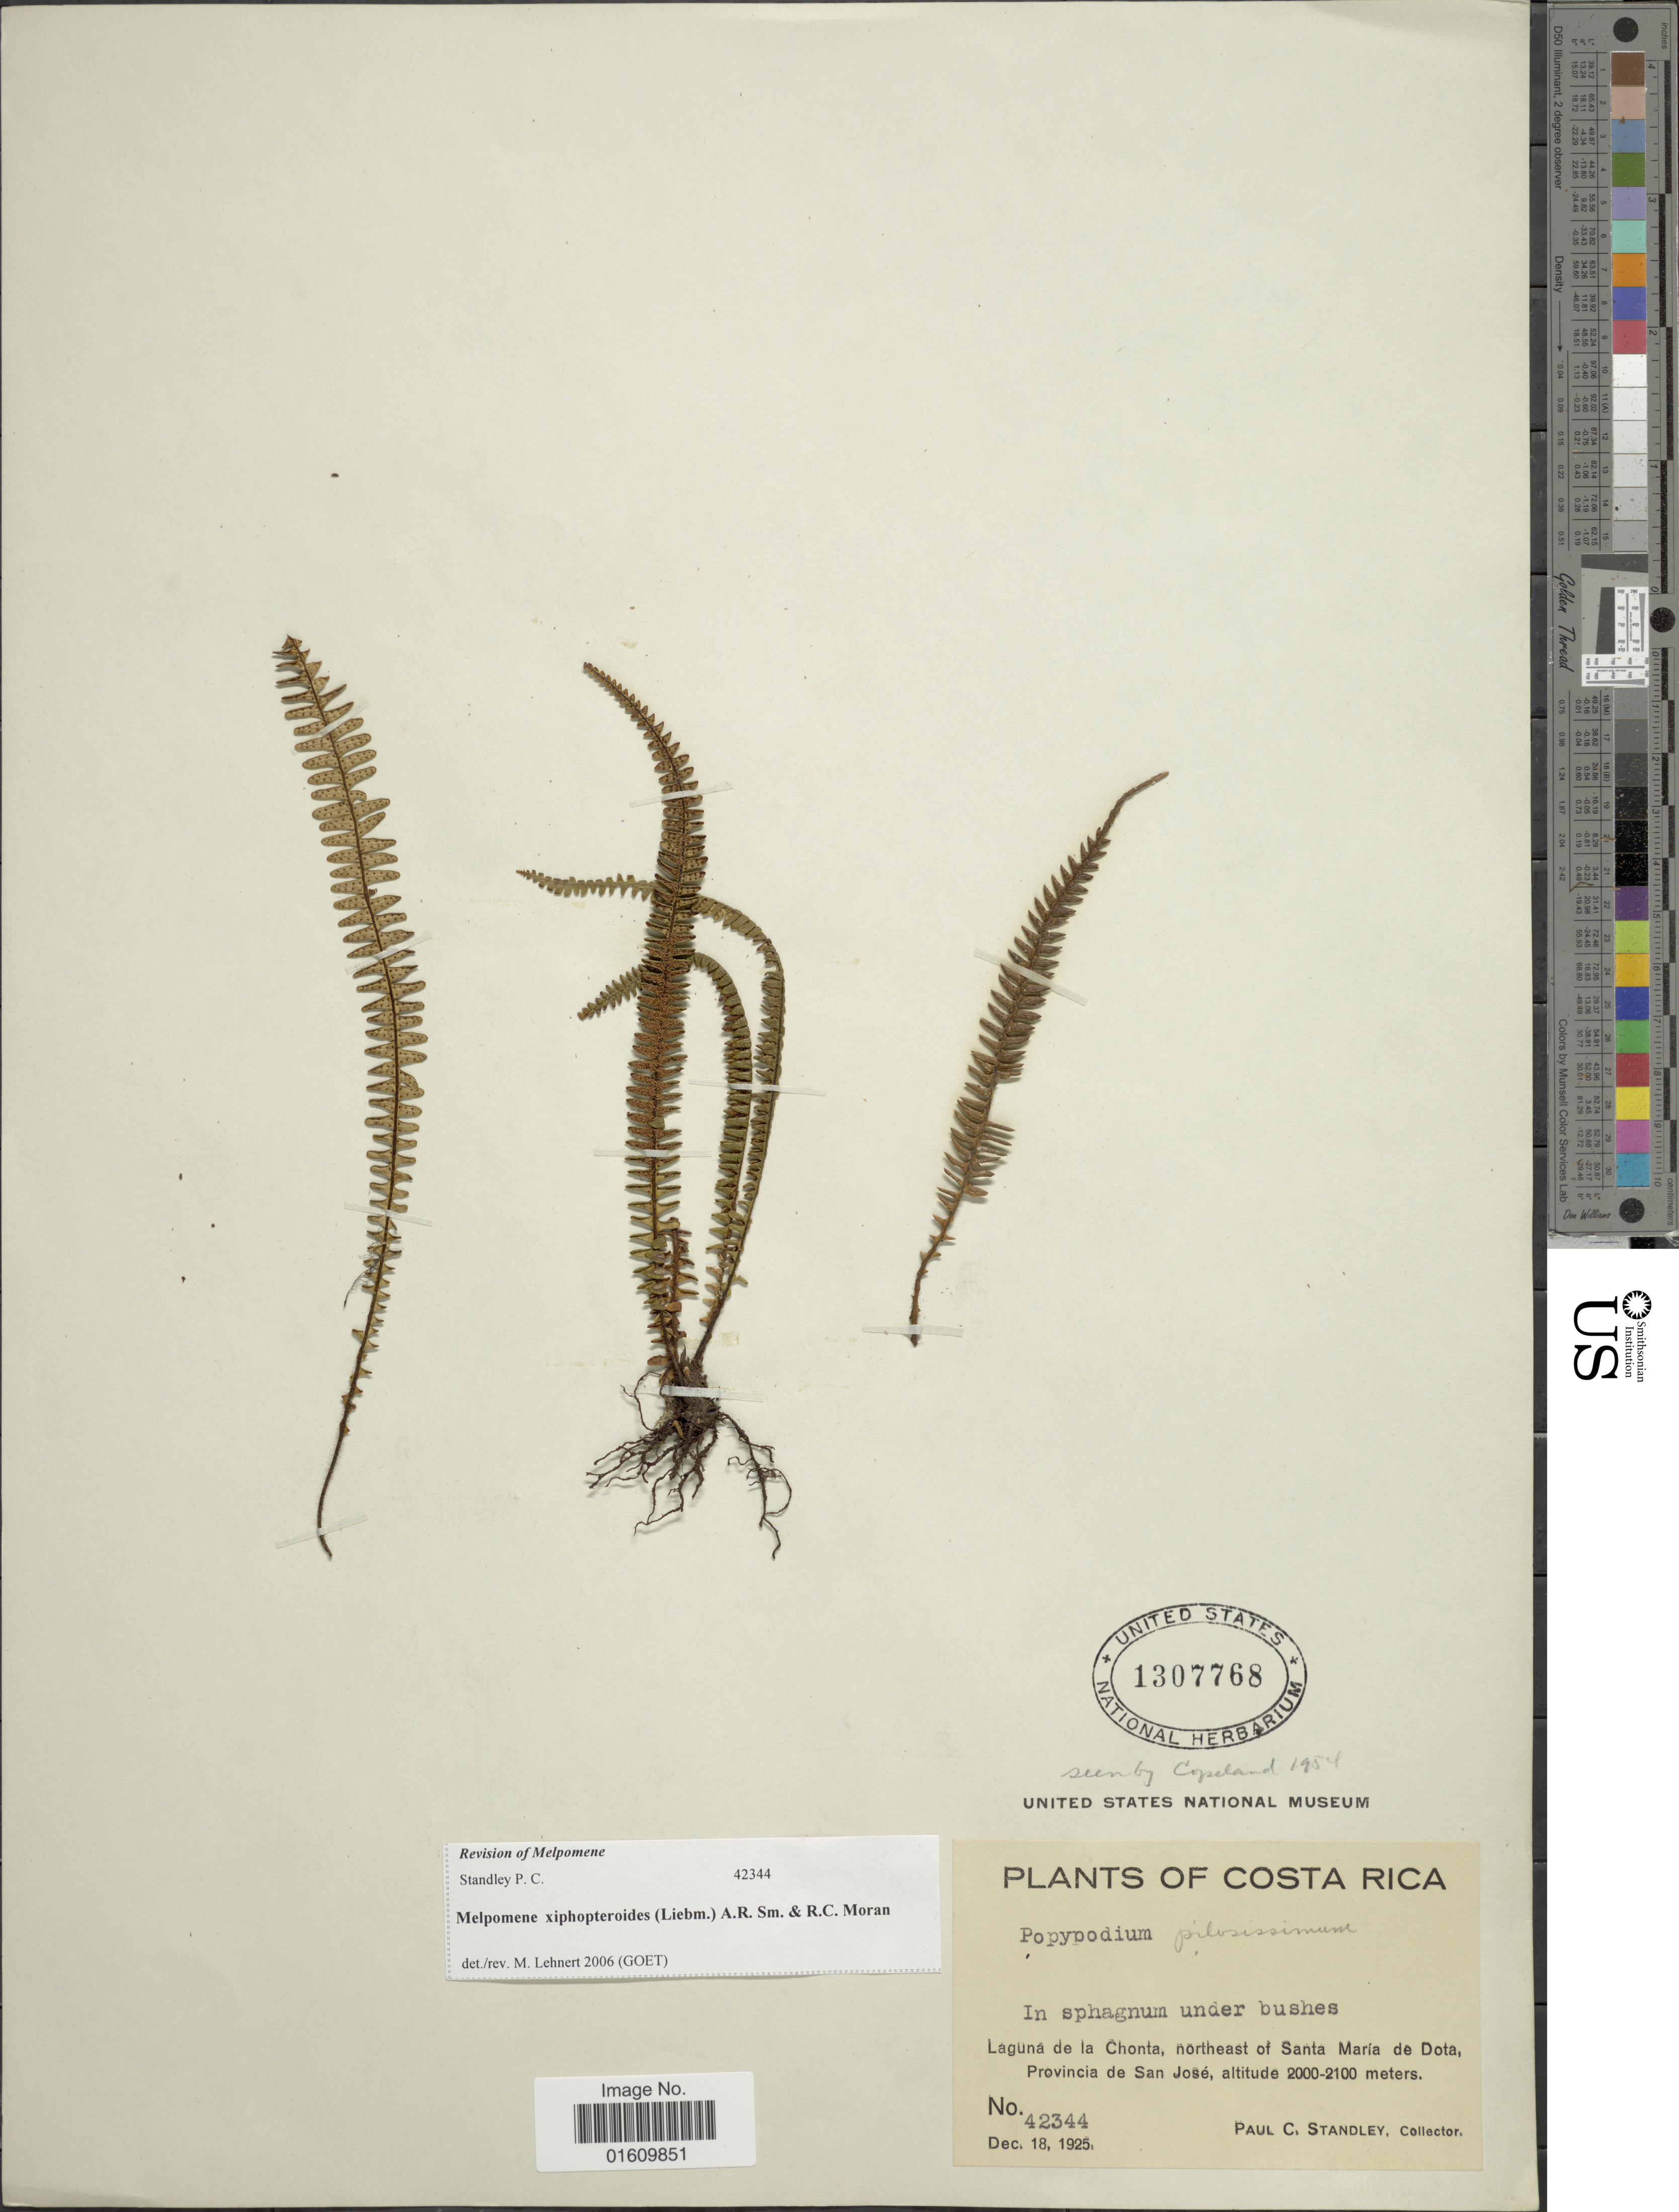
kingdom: Plantae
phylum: Tracheophyta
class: Polypodiopsida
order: Polypodiales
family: Polypodiaceae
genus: Melpomene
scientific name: Melpomene xiphopteroides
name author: (Liebm.) A.R. Sm. & R.C. Moran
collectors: P. C. Standley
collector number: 42344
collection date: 1925-12-18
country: Costa Rica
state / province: San José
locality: Laguna de la Chonta, northeast of Santa Maria de Dota, Provincia de San Jose.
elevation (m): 2000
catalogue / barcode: US 1307768